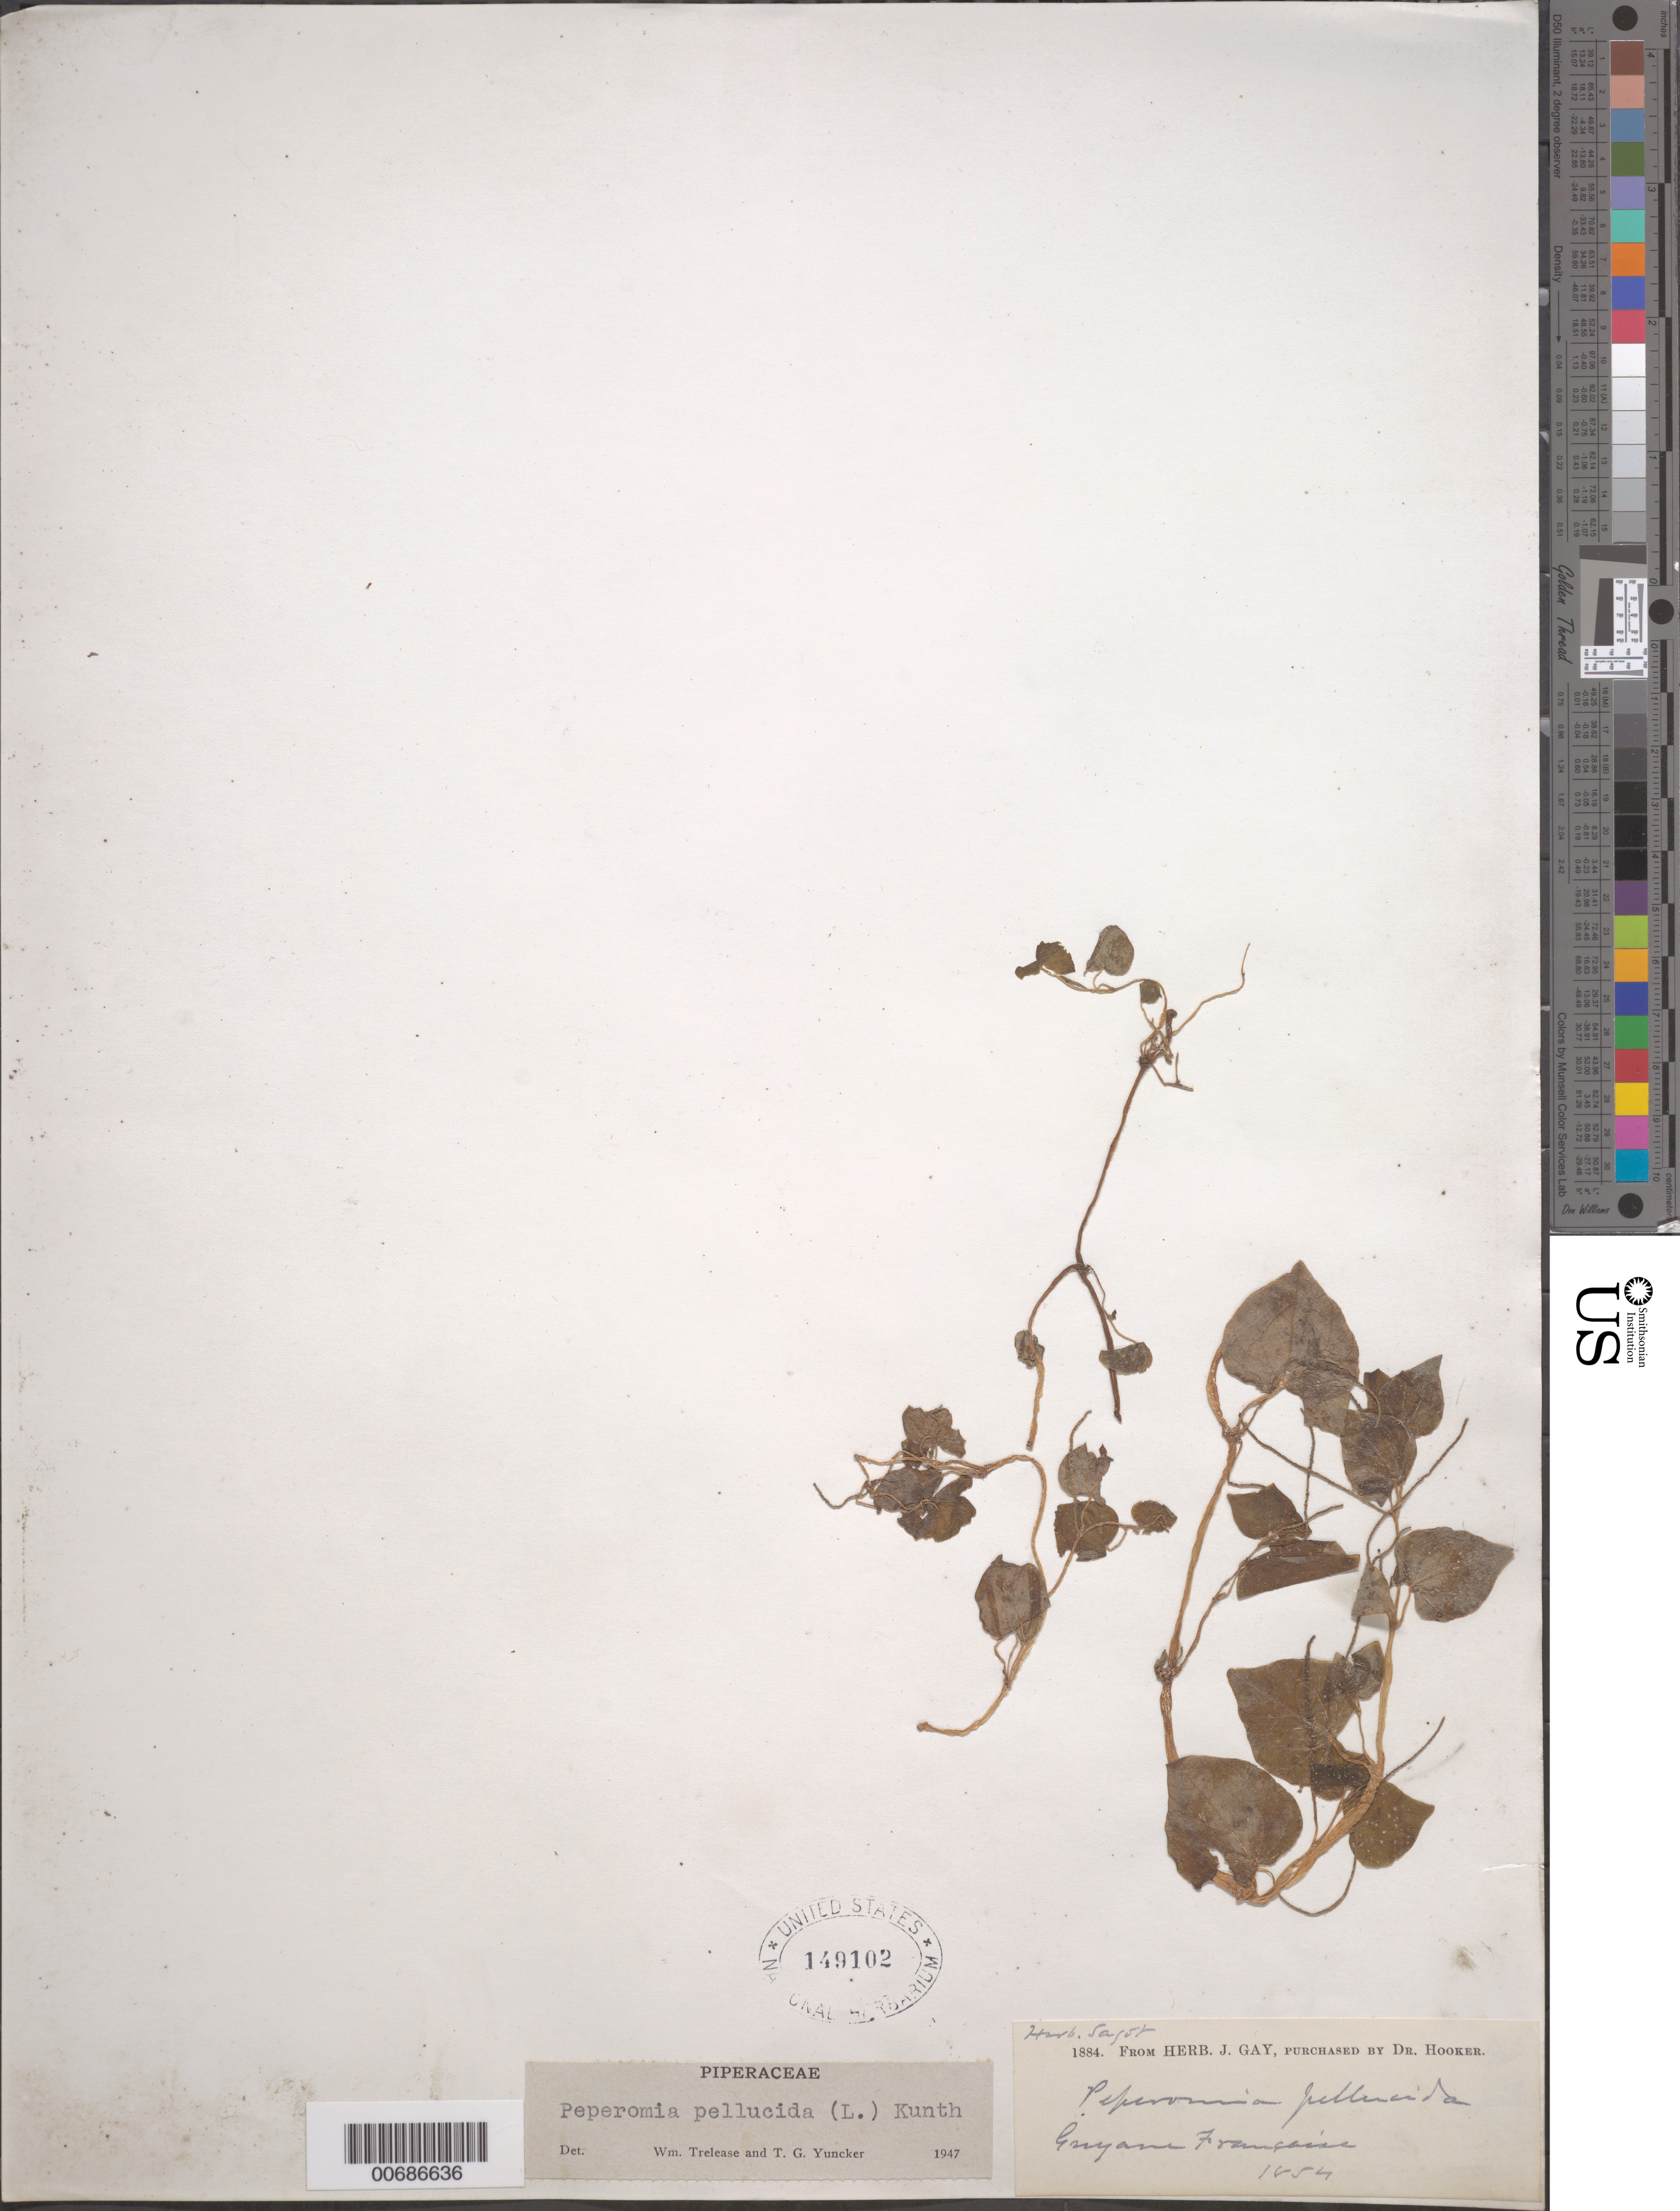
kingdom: Plantae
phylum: Tracheophyta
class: Magnoliopsida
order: Piperales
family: Piperaceae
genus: Peperomia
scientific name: Peperomia pellucida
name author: (L.) Kunth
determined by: Trelease, W.; Yuncker, T. G.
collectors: P. A. Sagot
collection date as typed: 1854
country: French Guiana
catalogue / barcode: US 149102